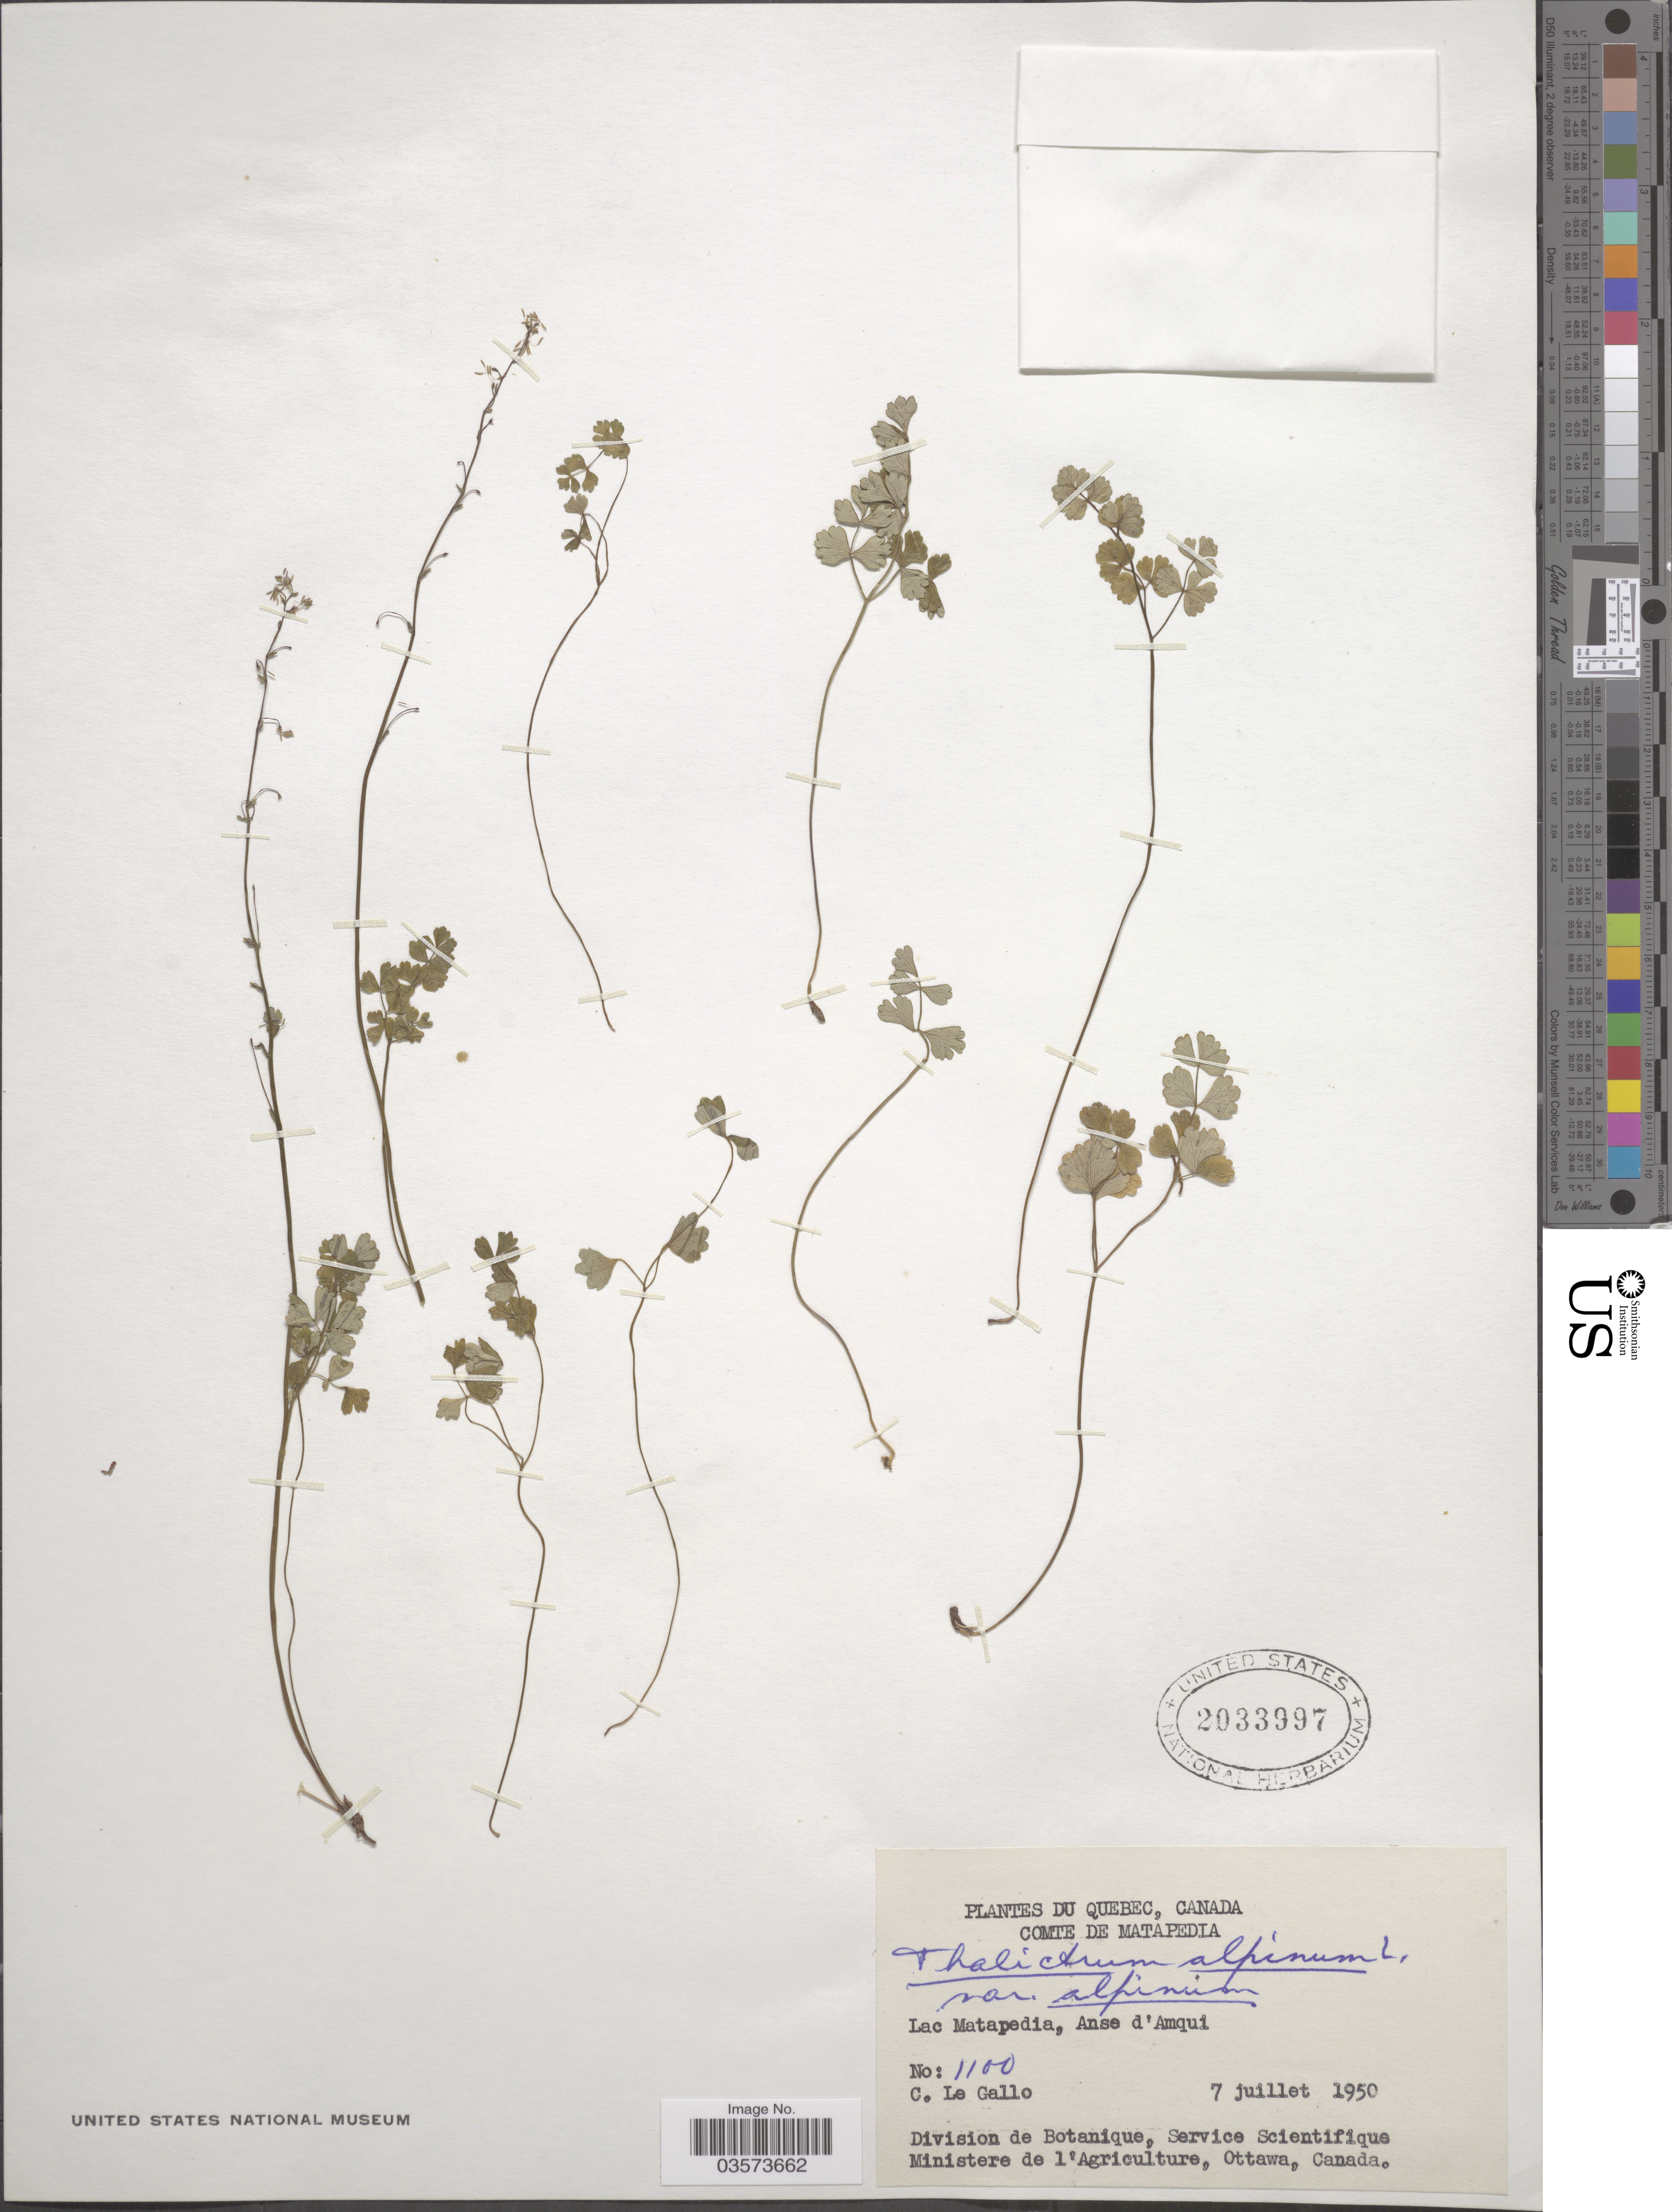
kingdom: Plantae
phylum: Tracheophyta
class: Magnoliopsida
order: Ranunculales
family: Ranunculaceae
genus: Thalictrum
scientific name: Thalictrum alpinum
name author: L.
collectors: C. Le Gallo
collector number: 1100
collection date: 1950-07-07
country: Canada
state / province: Quebec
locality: Comte de Matapedia. Lac Matapedia, Anse d'Amqui.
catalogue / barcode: US 2033997